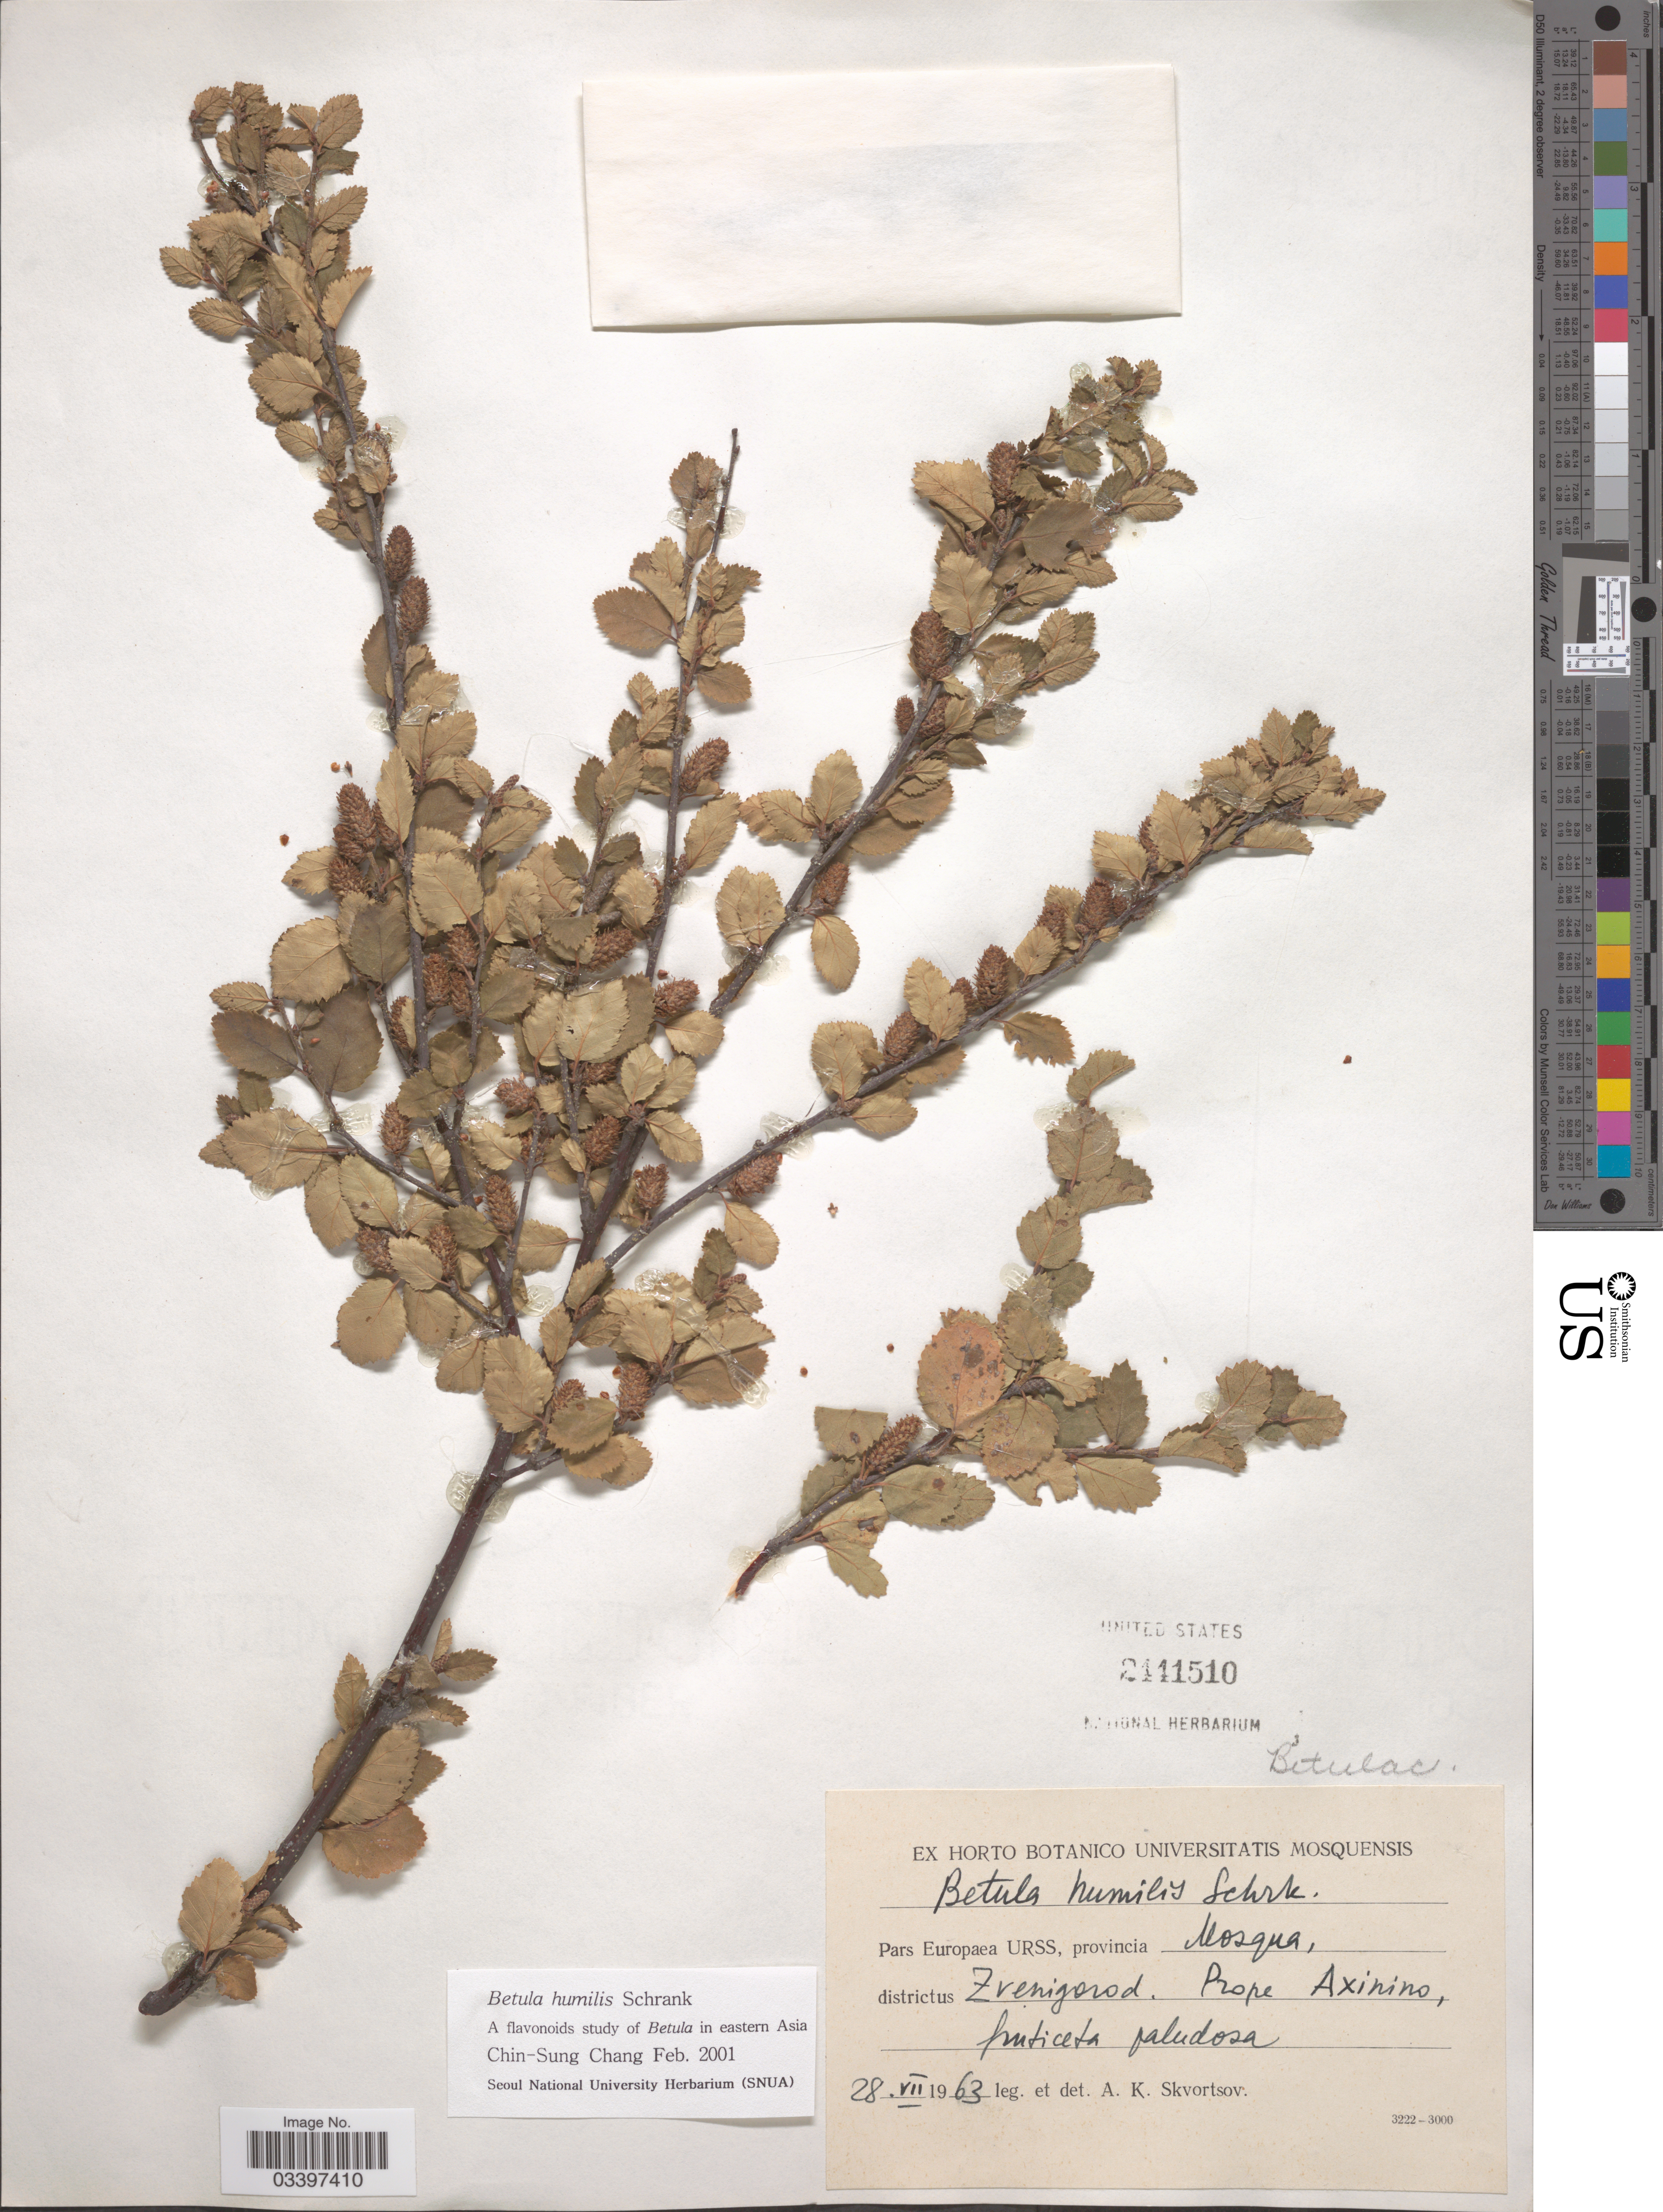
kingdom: Plantae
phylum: Tracheophyta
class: Magnoliopsida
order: Fagales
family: Betulaceae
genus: Betula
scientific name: Betula humilis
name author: Schrank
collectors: A. K. Skvortsov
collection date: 1963-07-28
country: Russian Federation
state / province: Moscow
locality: Pars Europaea URSS, provincia Mosqua, districtus Zvenigorod. Prope Axinino.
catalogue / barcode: US 2441510